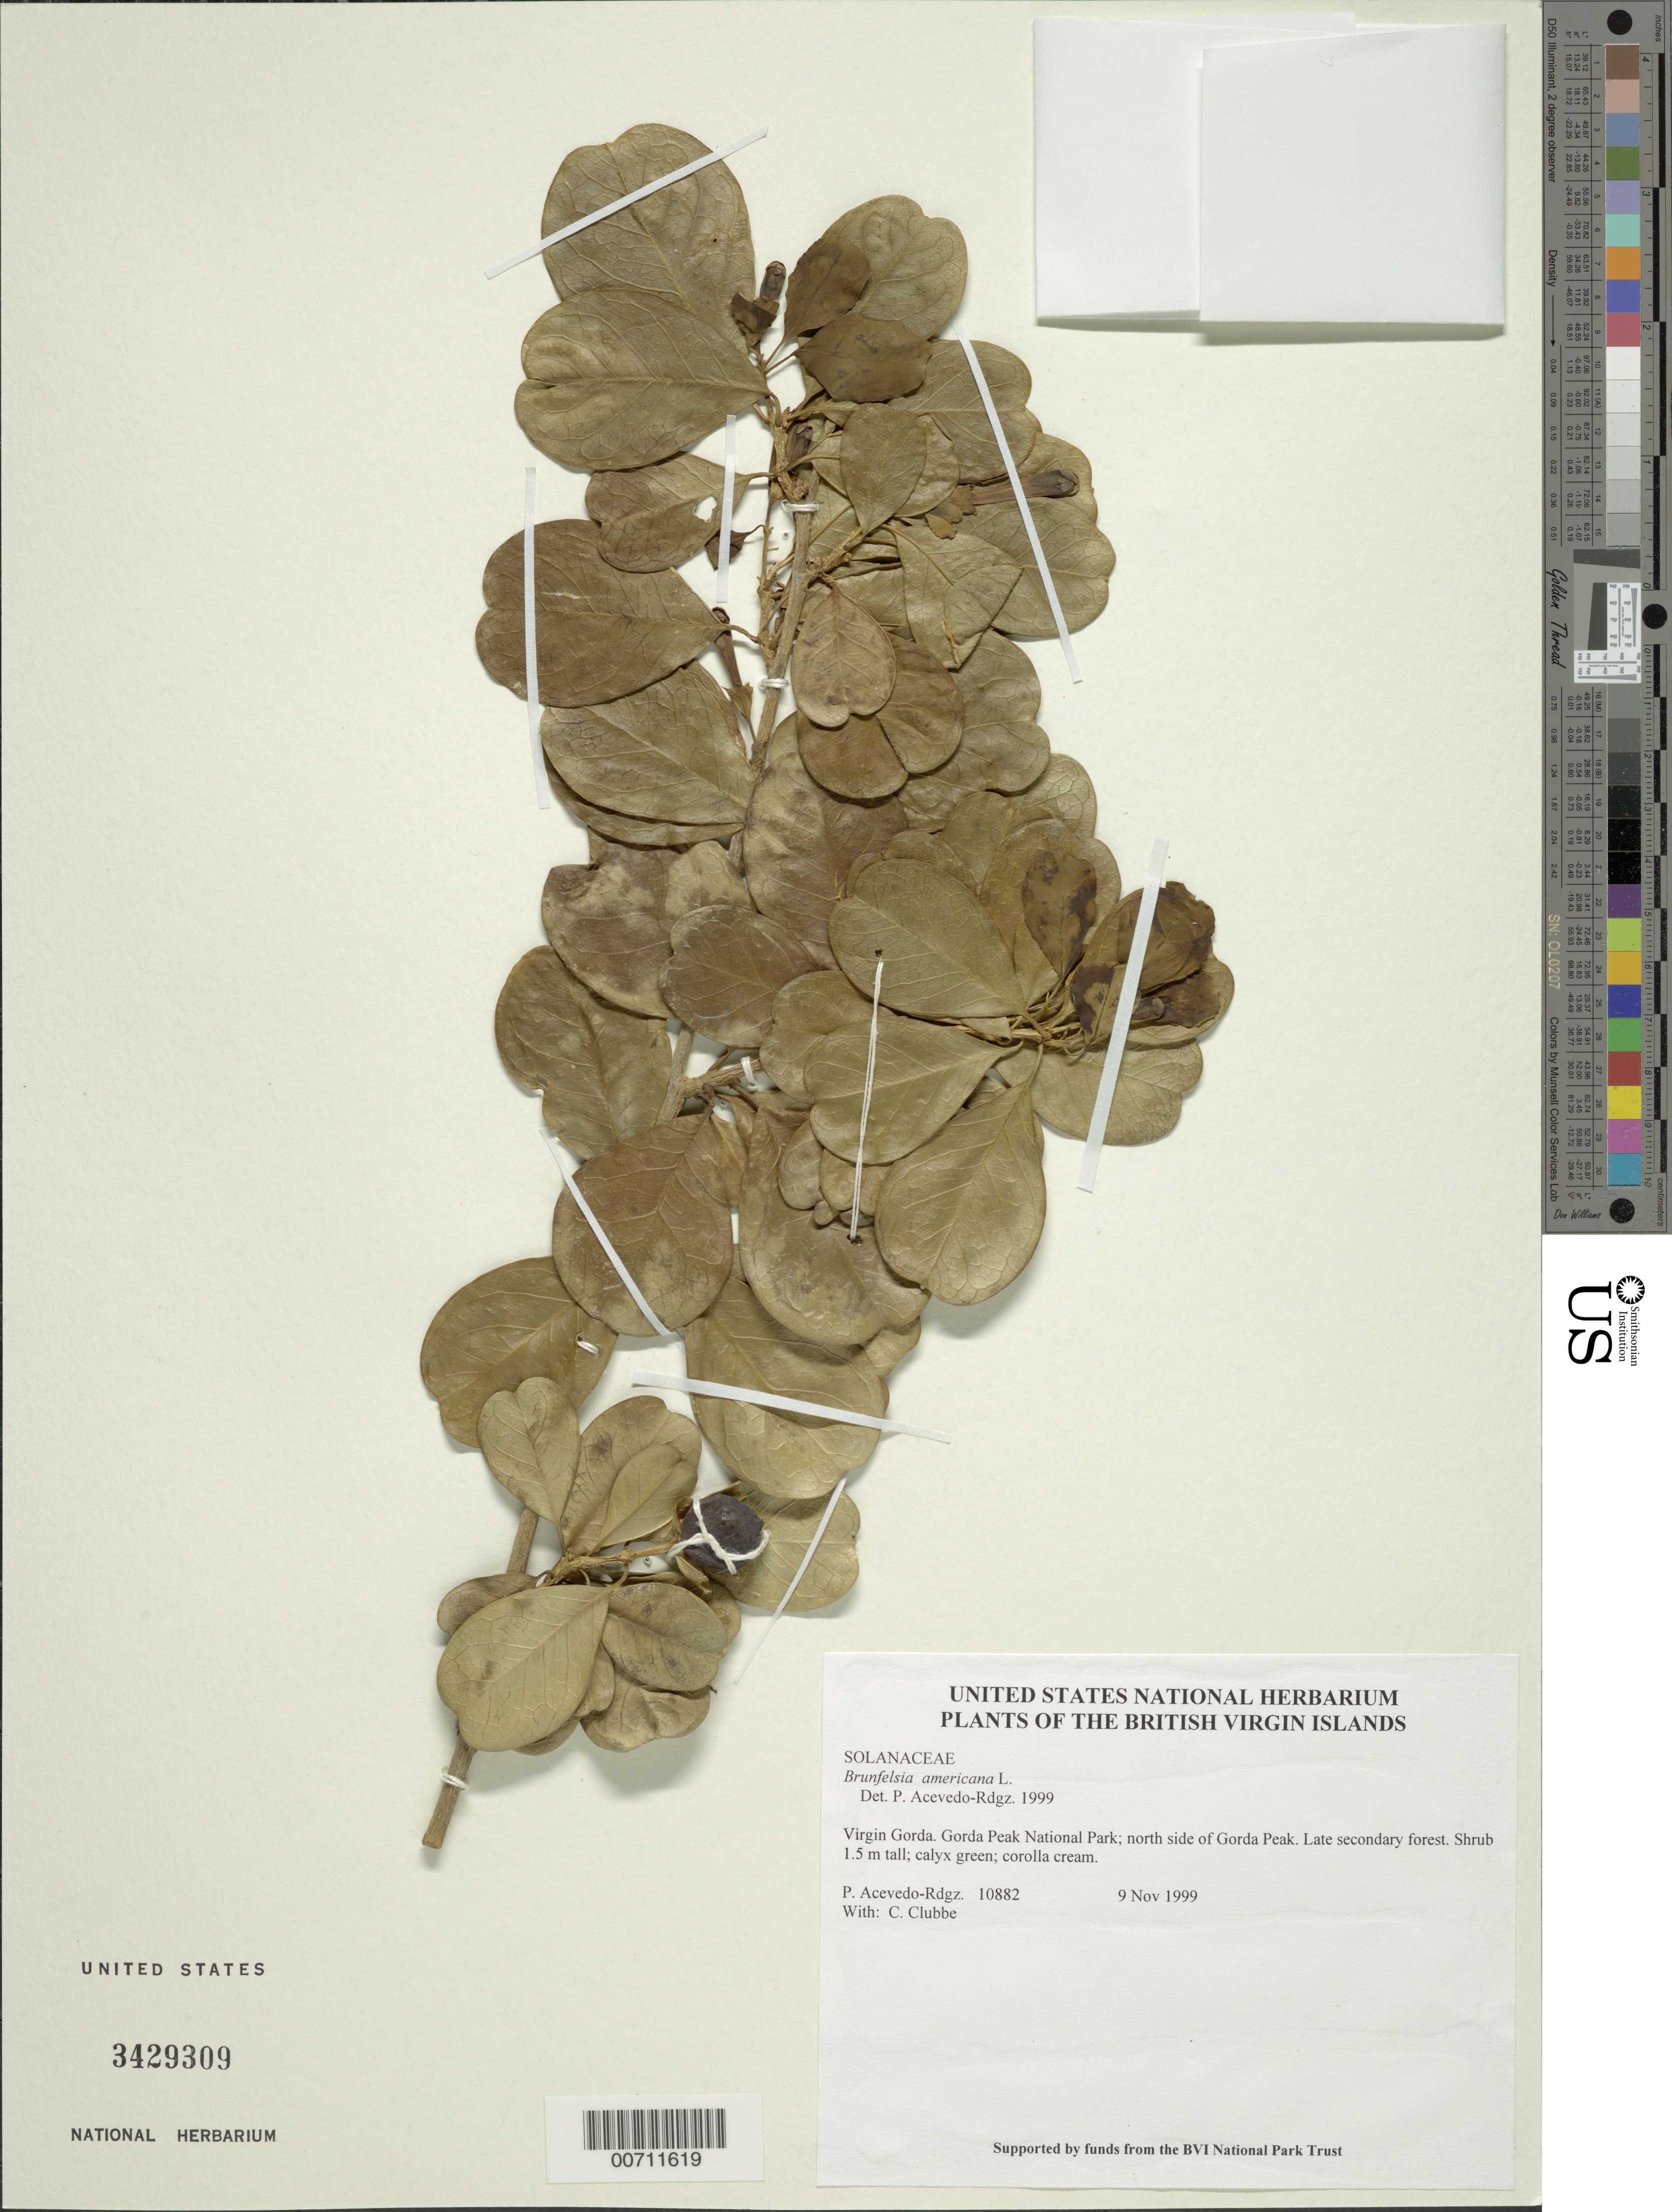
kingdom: Plantae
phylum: Tracheophyta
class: Magnoliopsida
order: Solanales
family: Solanaceae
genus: Brunfelsia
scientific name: Brunfelsia americana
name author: L.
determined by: Acevedo-Rodríguez, P., (BOT), Smithsonian Institution - National Museum of Natural History (UNITED STATES)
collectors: P. Acevedo-Rodr., C. Clubbe, M. Gillman & C. Hankamer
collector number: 10882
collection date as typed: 09 Nov 1999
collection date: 1999-11-09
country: British Virgin Islands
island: Virgin Gorda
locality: Gorda Peak National Park; north side of Gorda Peak.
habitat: Late secondary forest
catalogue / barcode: US 3429309